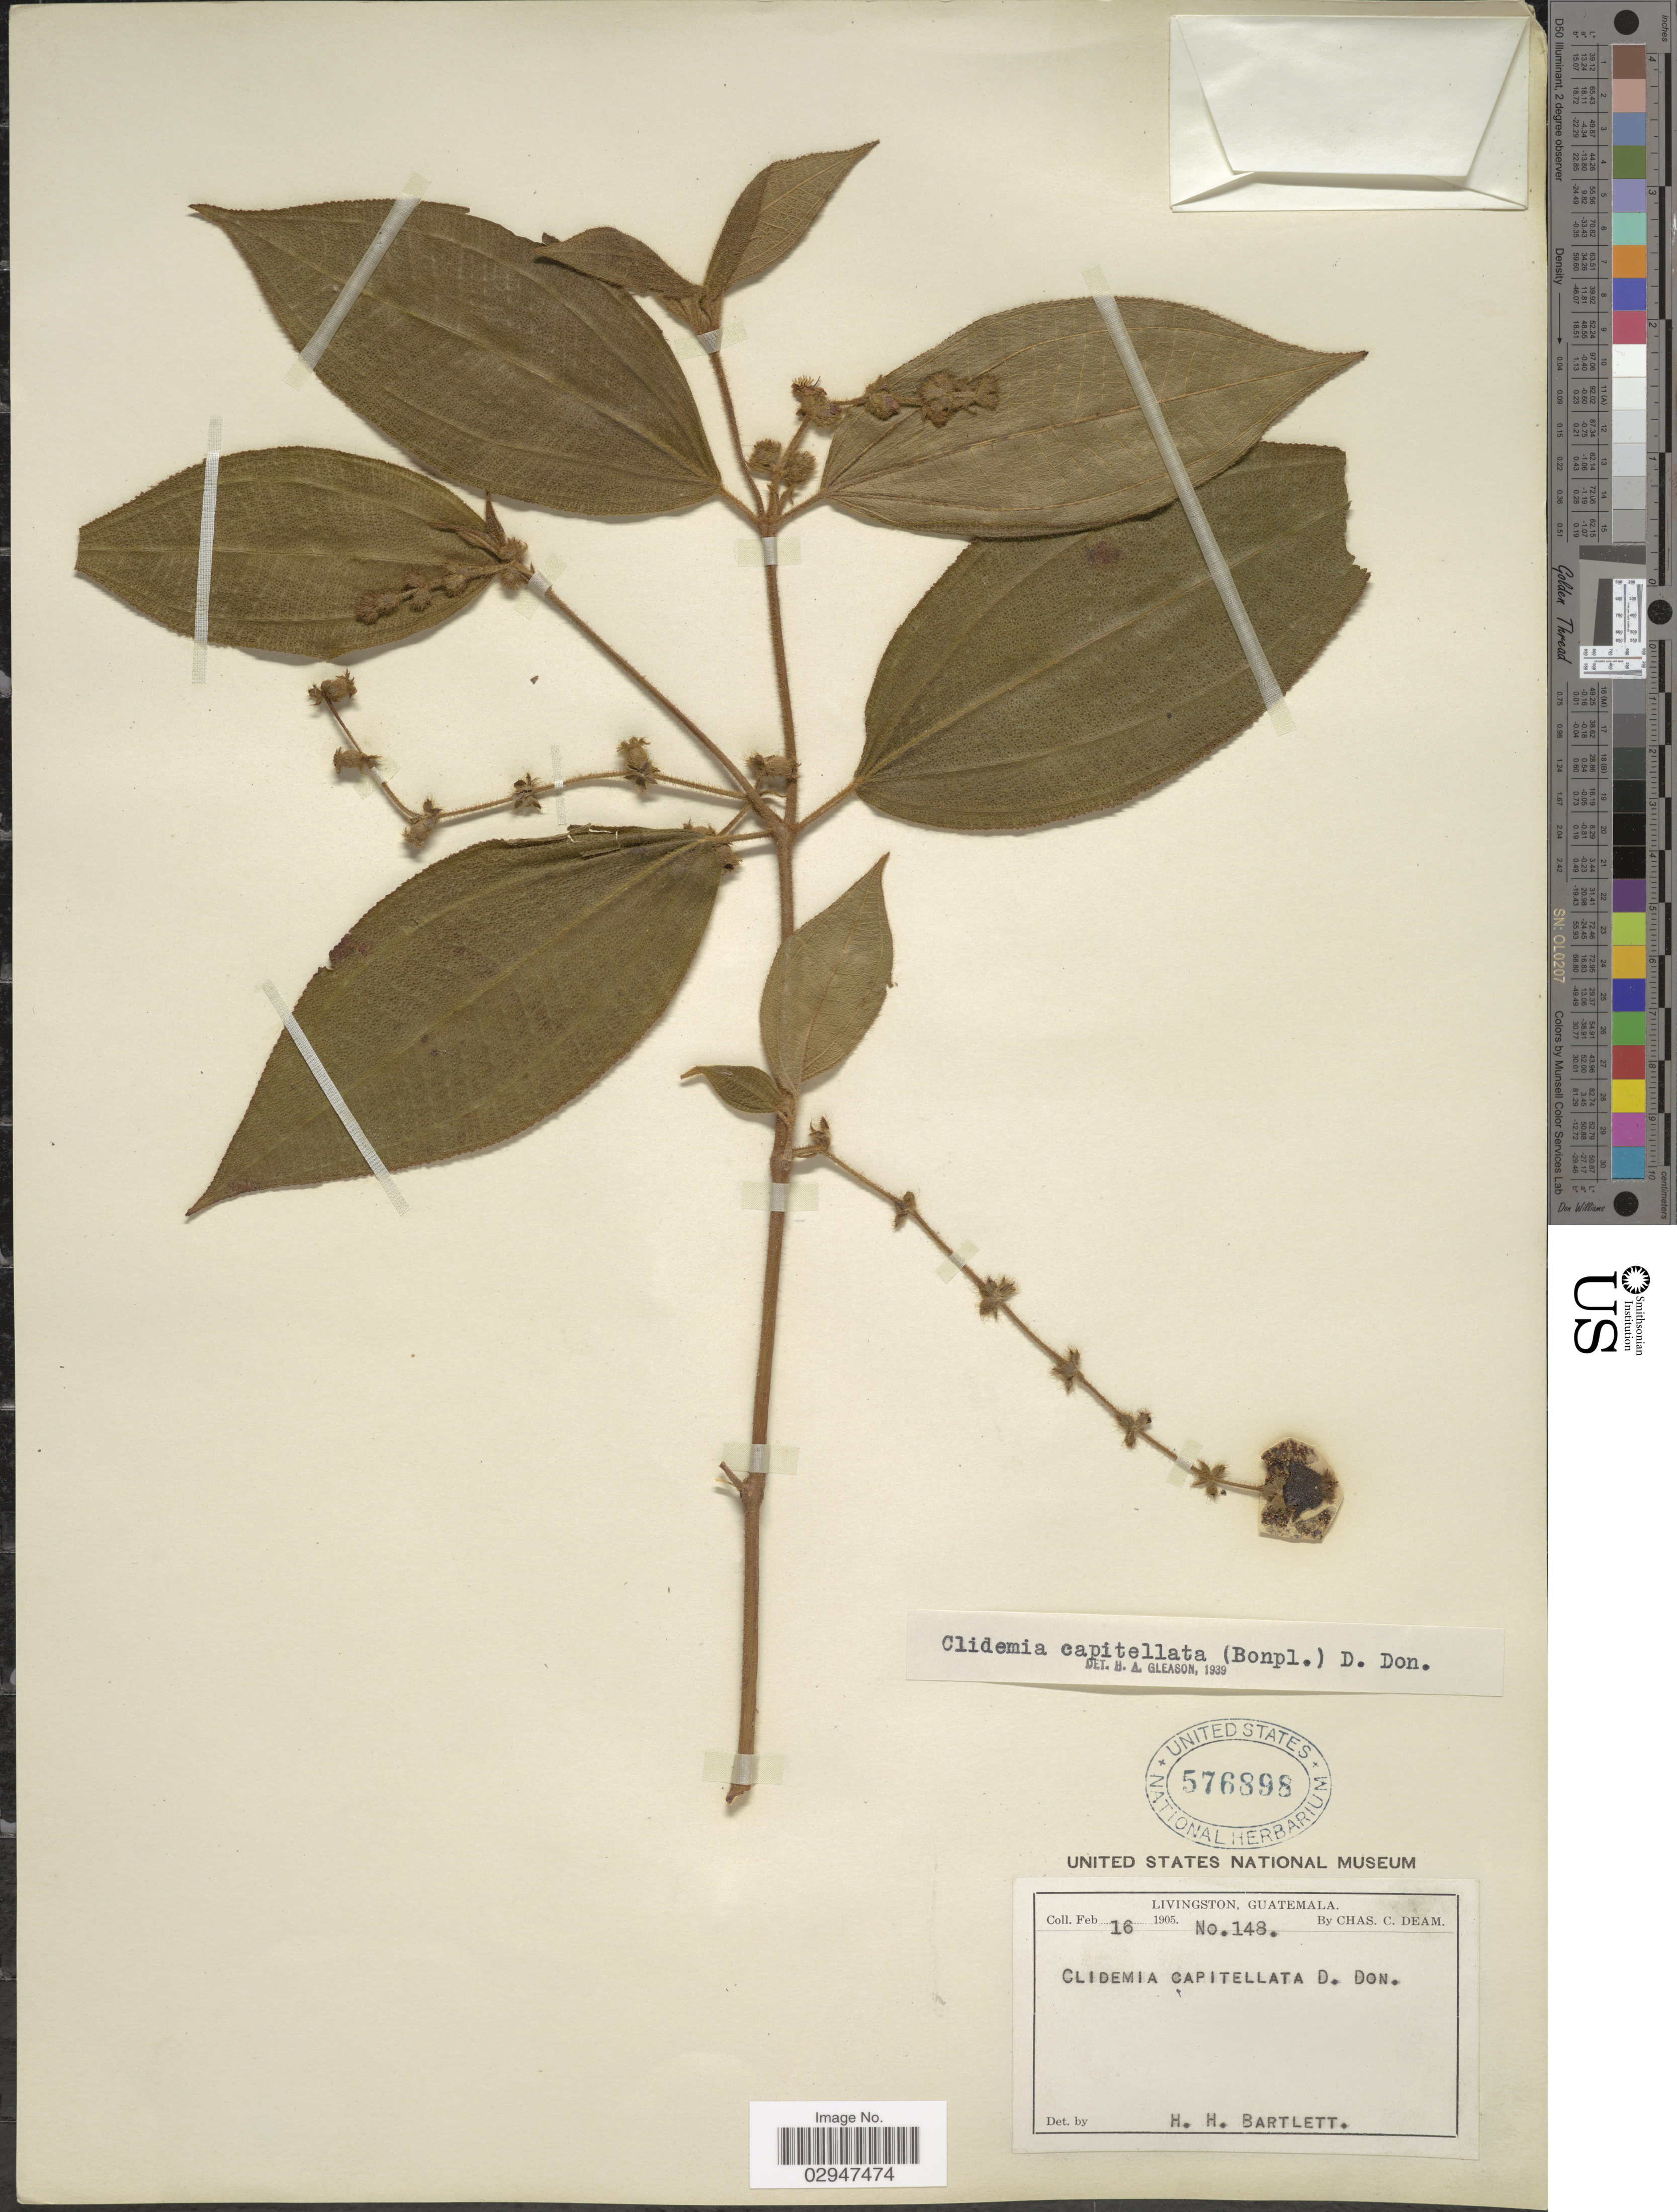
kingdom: Plantae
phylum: Tracheophyta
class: Magnoliopsida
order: Myrtales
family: Melastomataceae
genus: Clidemia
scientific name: Clidemia capitellata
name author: (Bonpl.) D. Don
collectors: C. C. Deam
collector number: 148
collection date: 1905-02-16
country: Guatemala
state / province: Izabal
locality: Livingston.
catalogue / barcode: US 576898